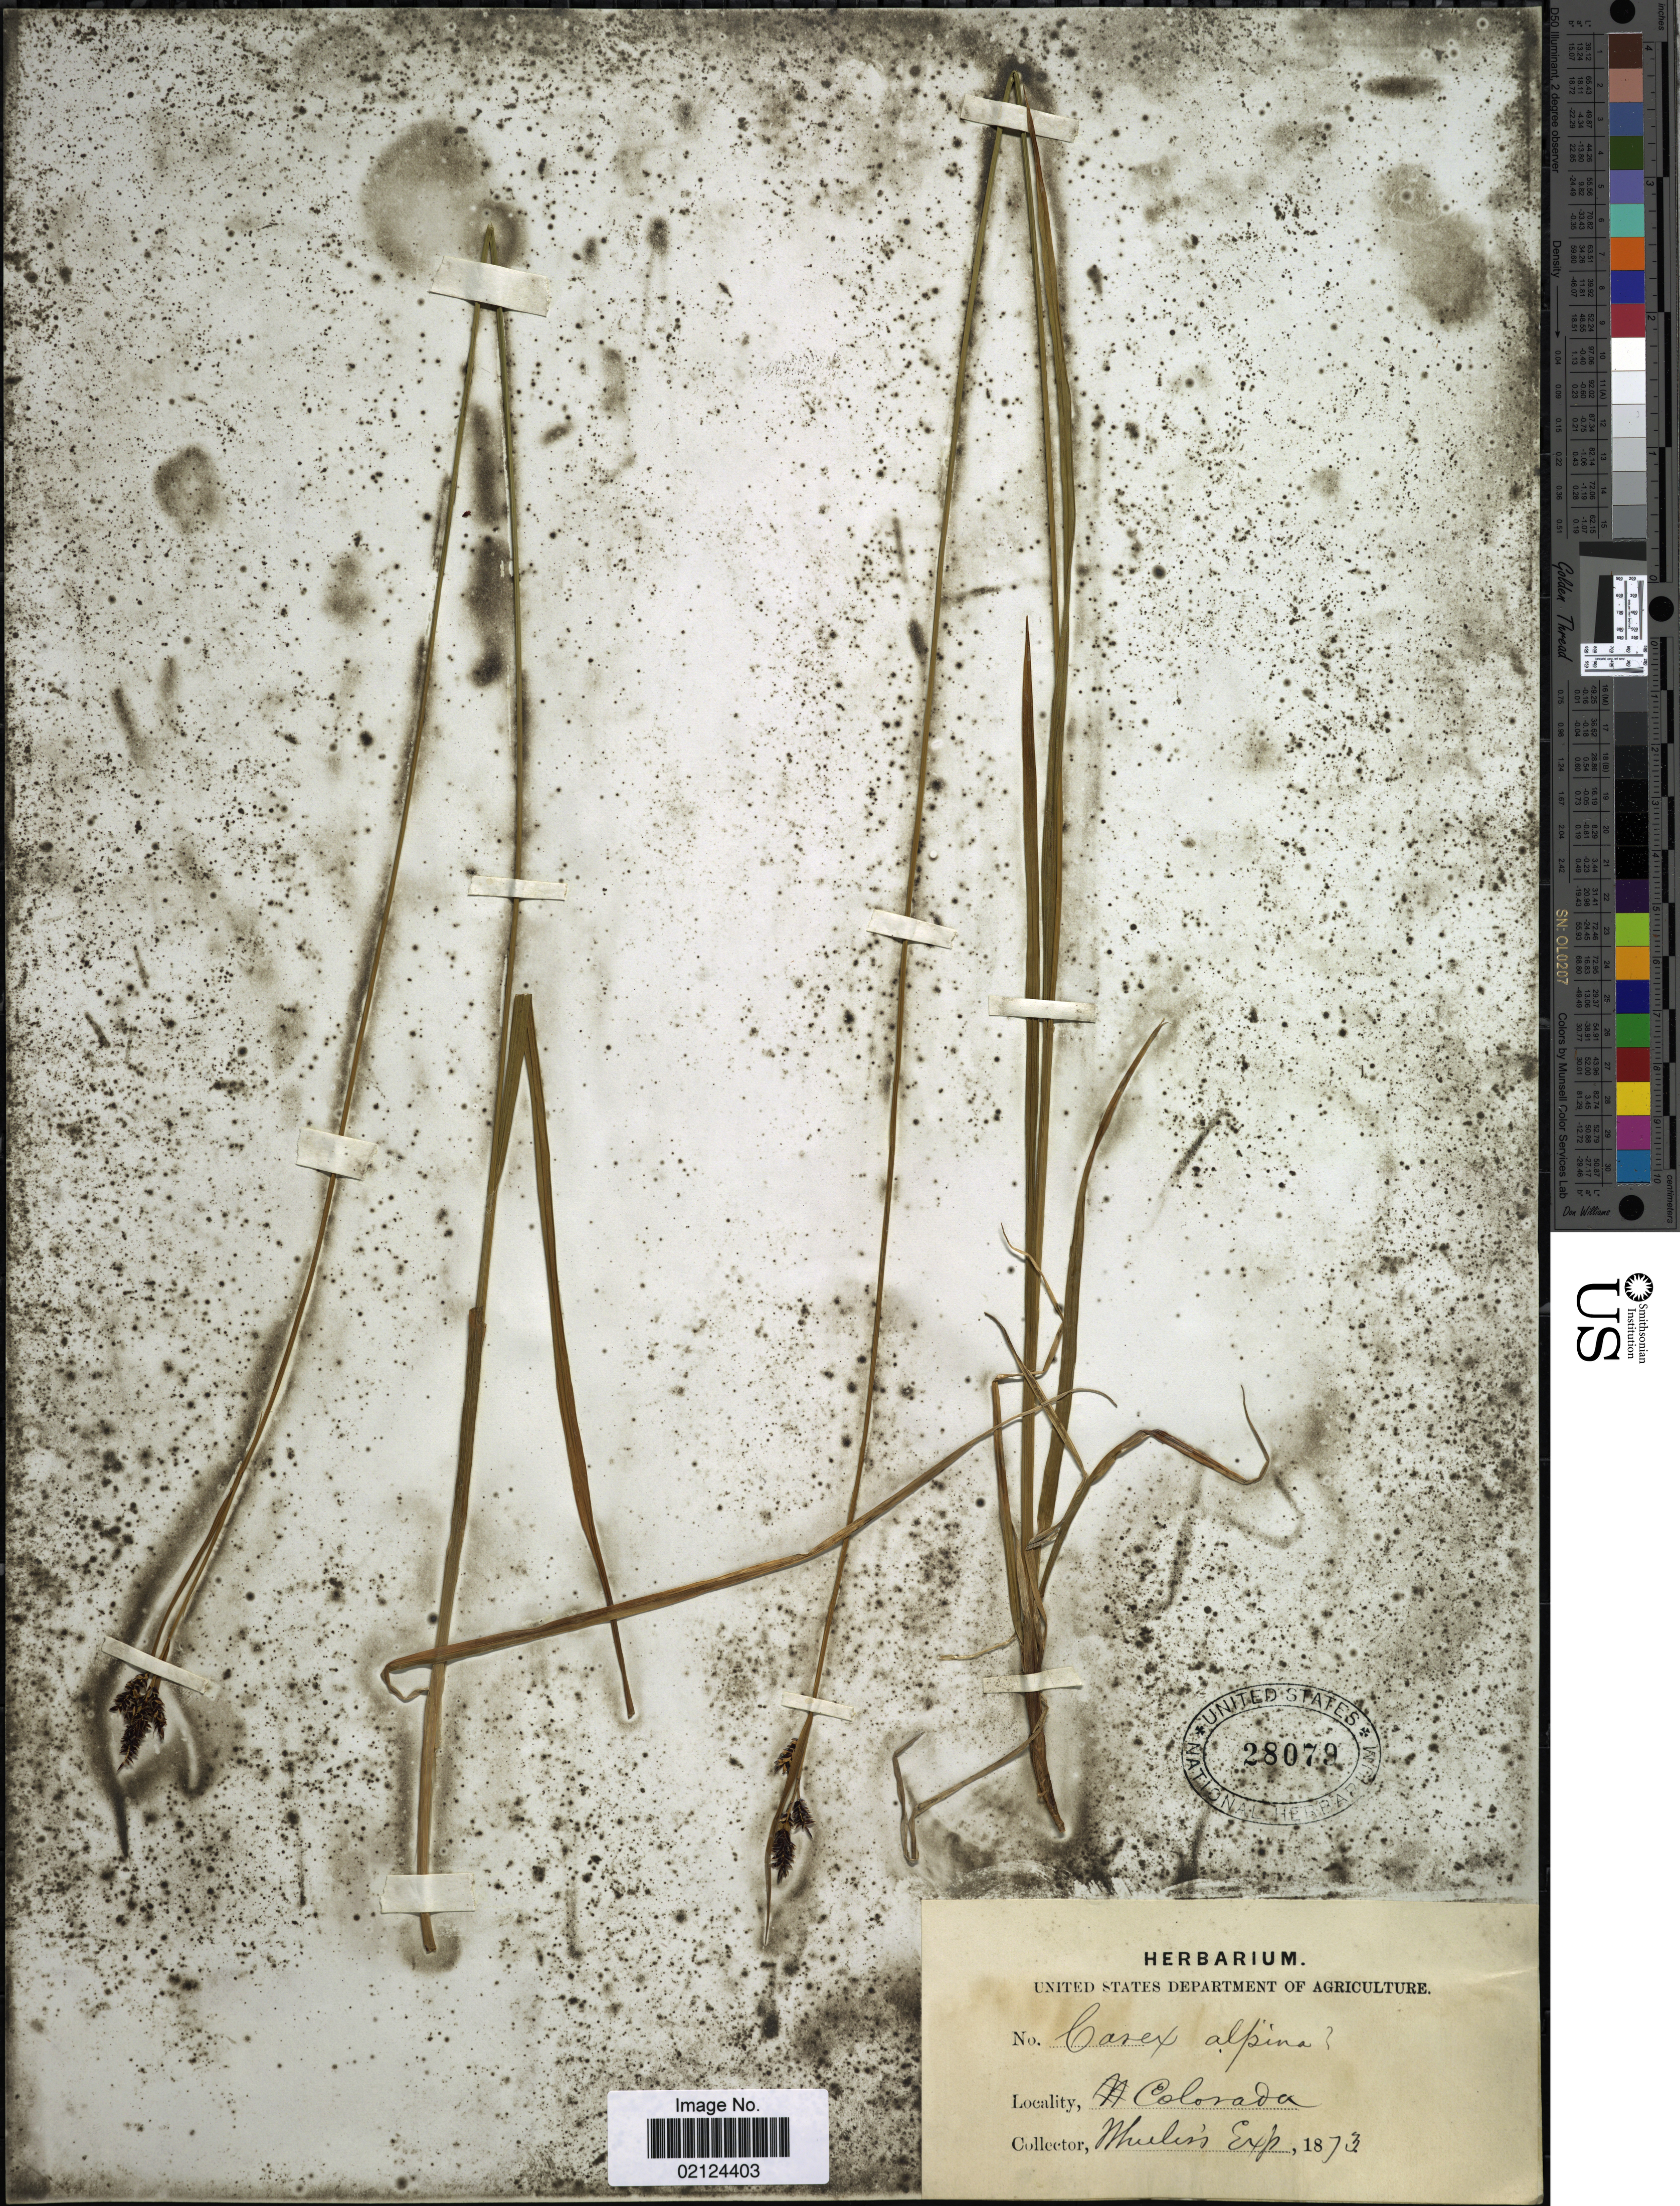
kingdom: Plantae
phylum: Tracheophyta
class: Liliopsida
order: Poales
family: Cyperaceae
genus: Carex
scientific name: Carex media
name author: R. Br.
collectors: Wheeler's Exped.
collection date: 1873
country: United States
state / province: Colorado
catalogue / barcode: US 28079